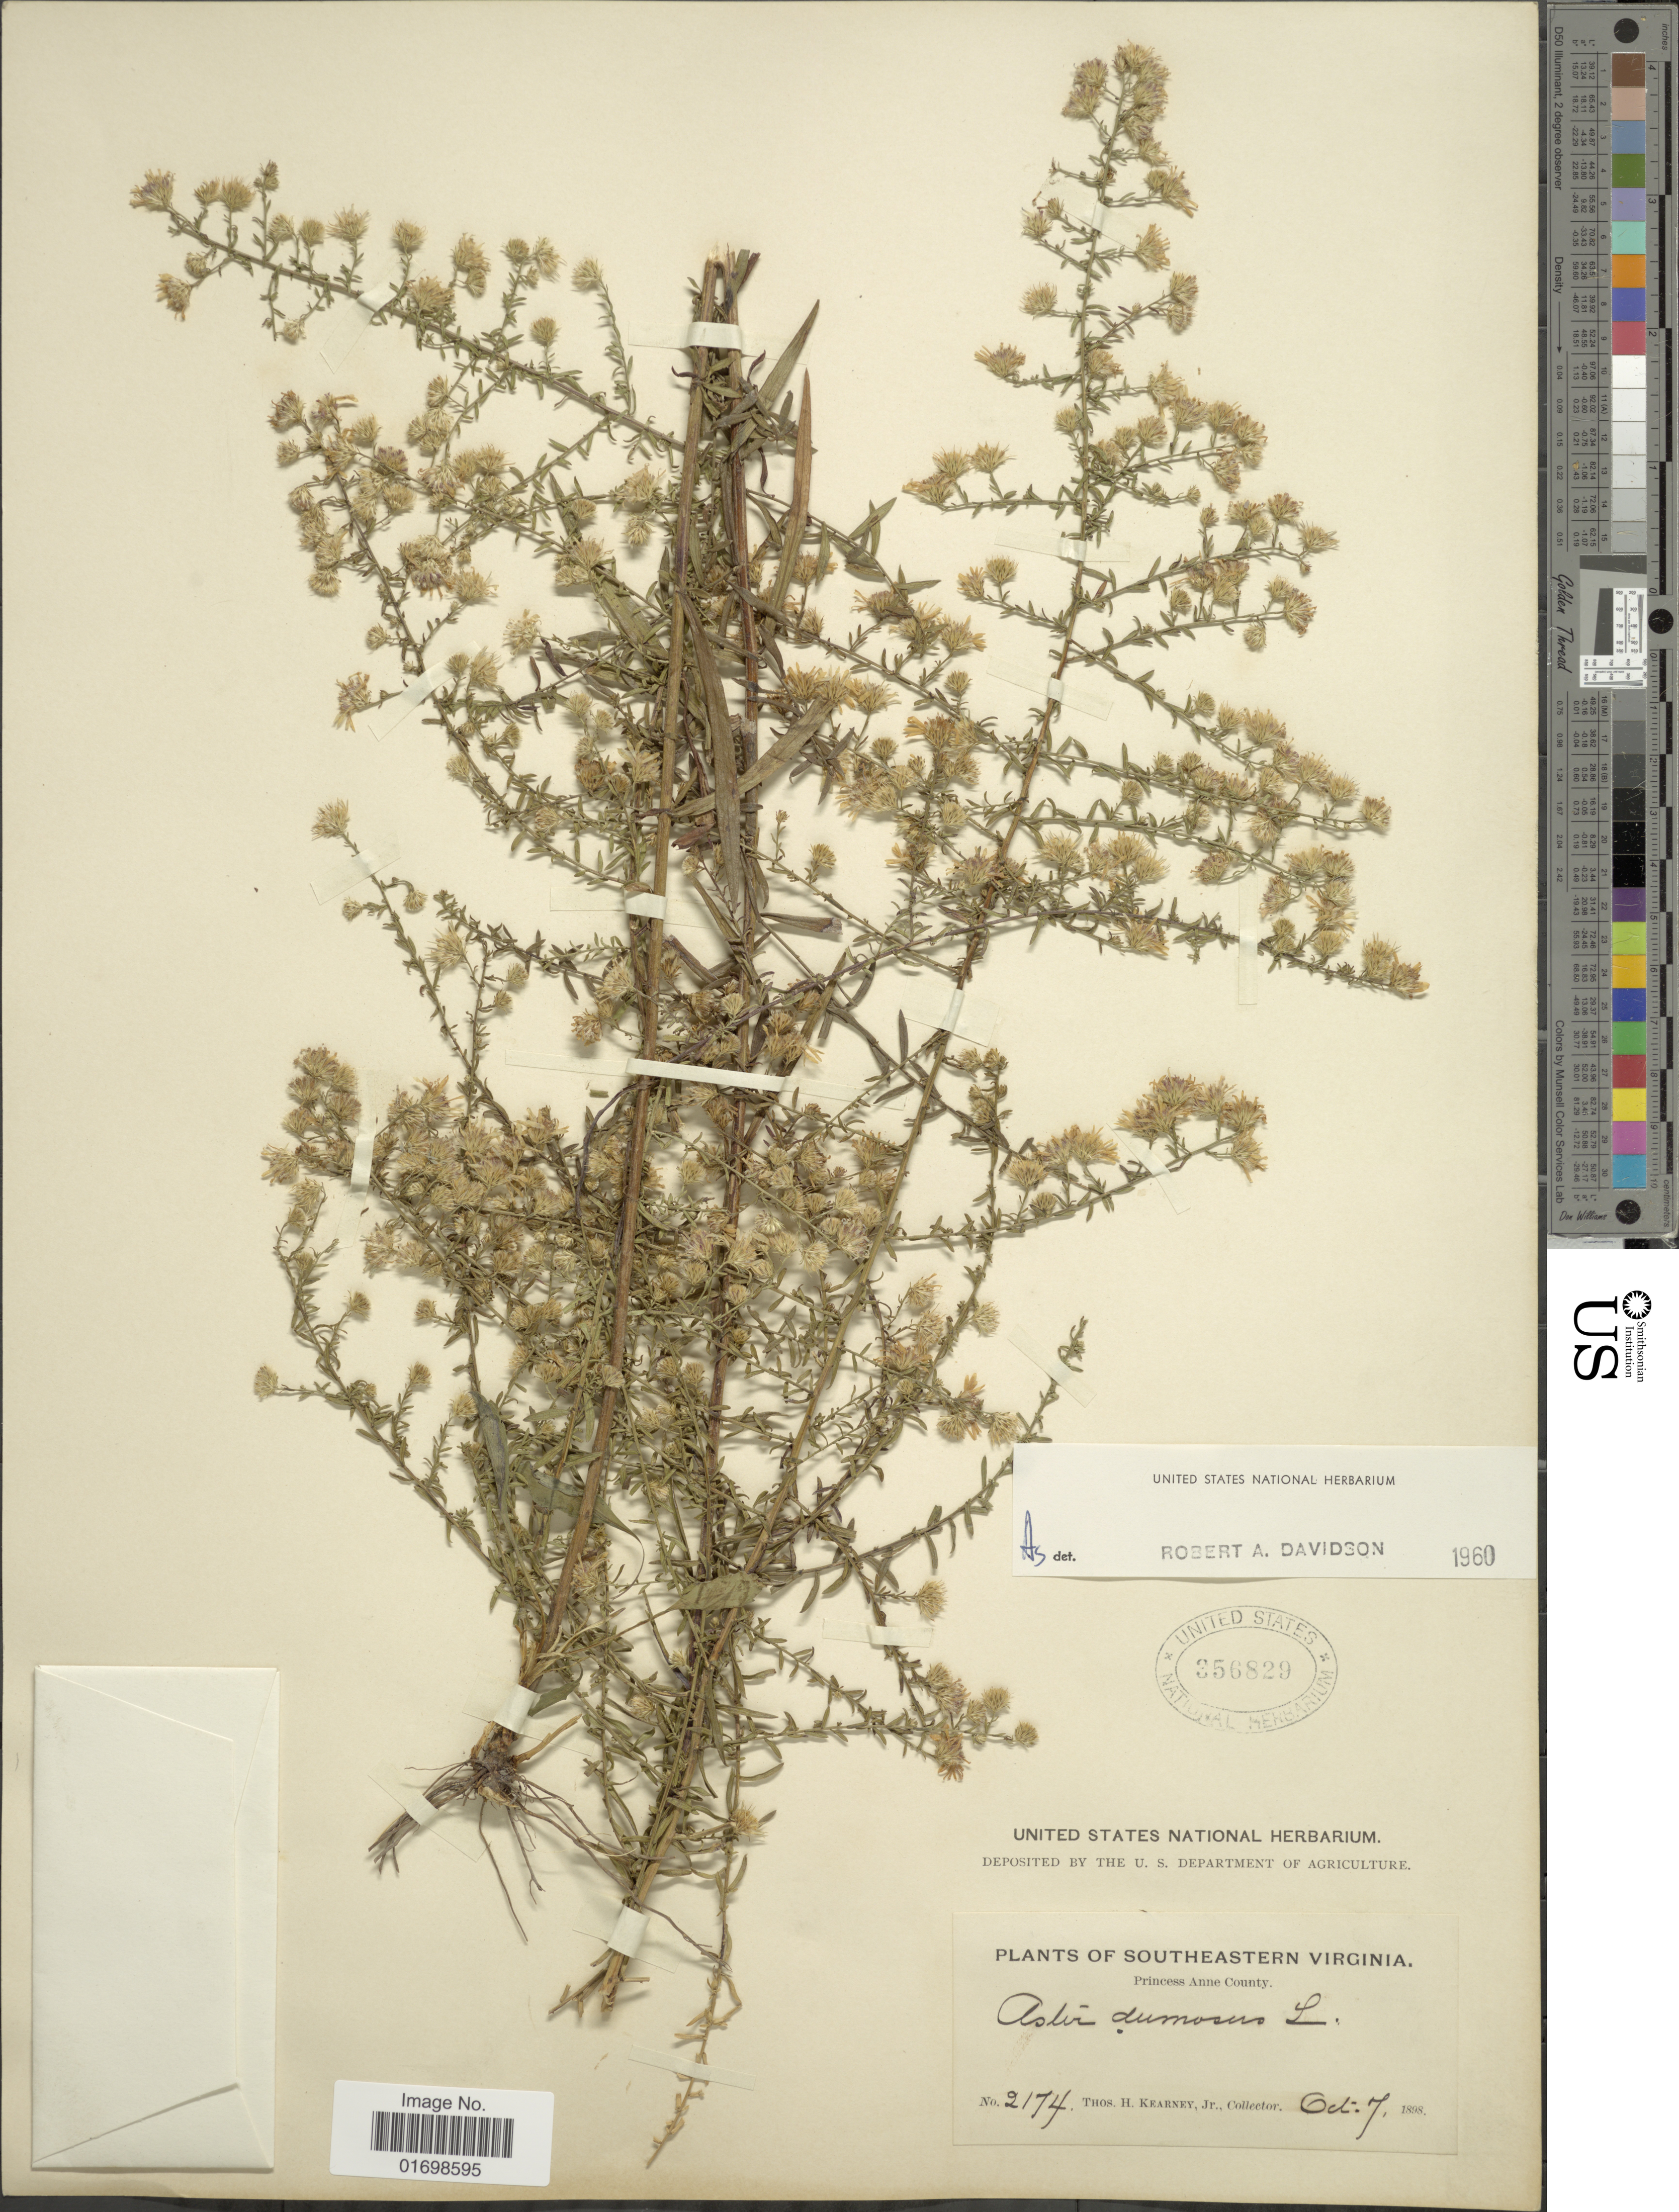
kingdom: Plantae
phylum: Tracheophyta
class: Magnoliopsida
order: Asterales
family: Asteraceae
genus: Symphyotrichum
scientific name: Symphyotrichum dumosum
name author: (L.) G.L. Nesom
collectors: T. H. Kearney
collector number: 2174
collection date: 1898-10-07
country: United States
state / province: Virginia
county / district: City of Virginia Beach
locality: Southeastern Virginia, Princess Anne (=historic county name) County.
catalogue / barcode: US 356829